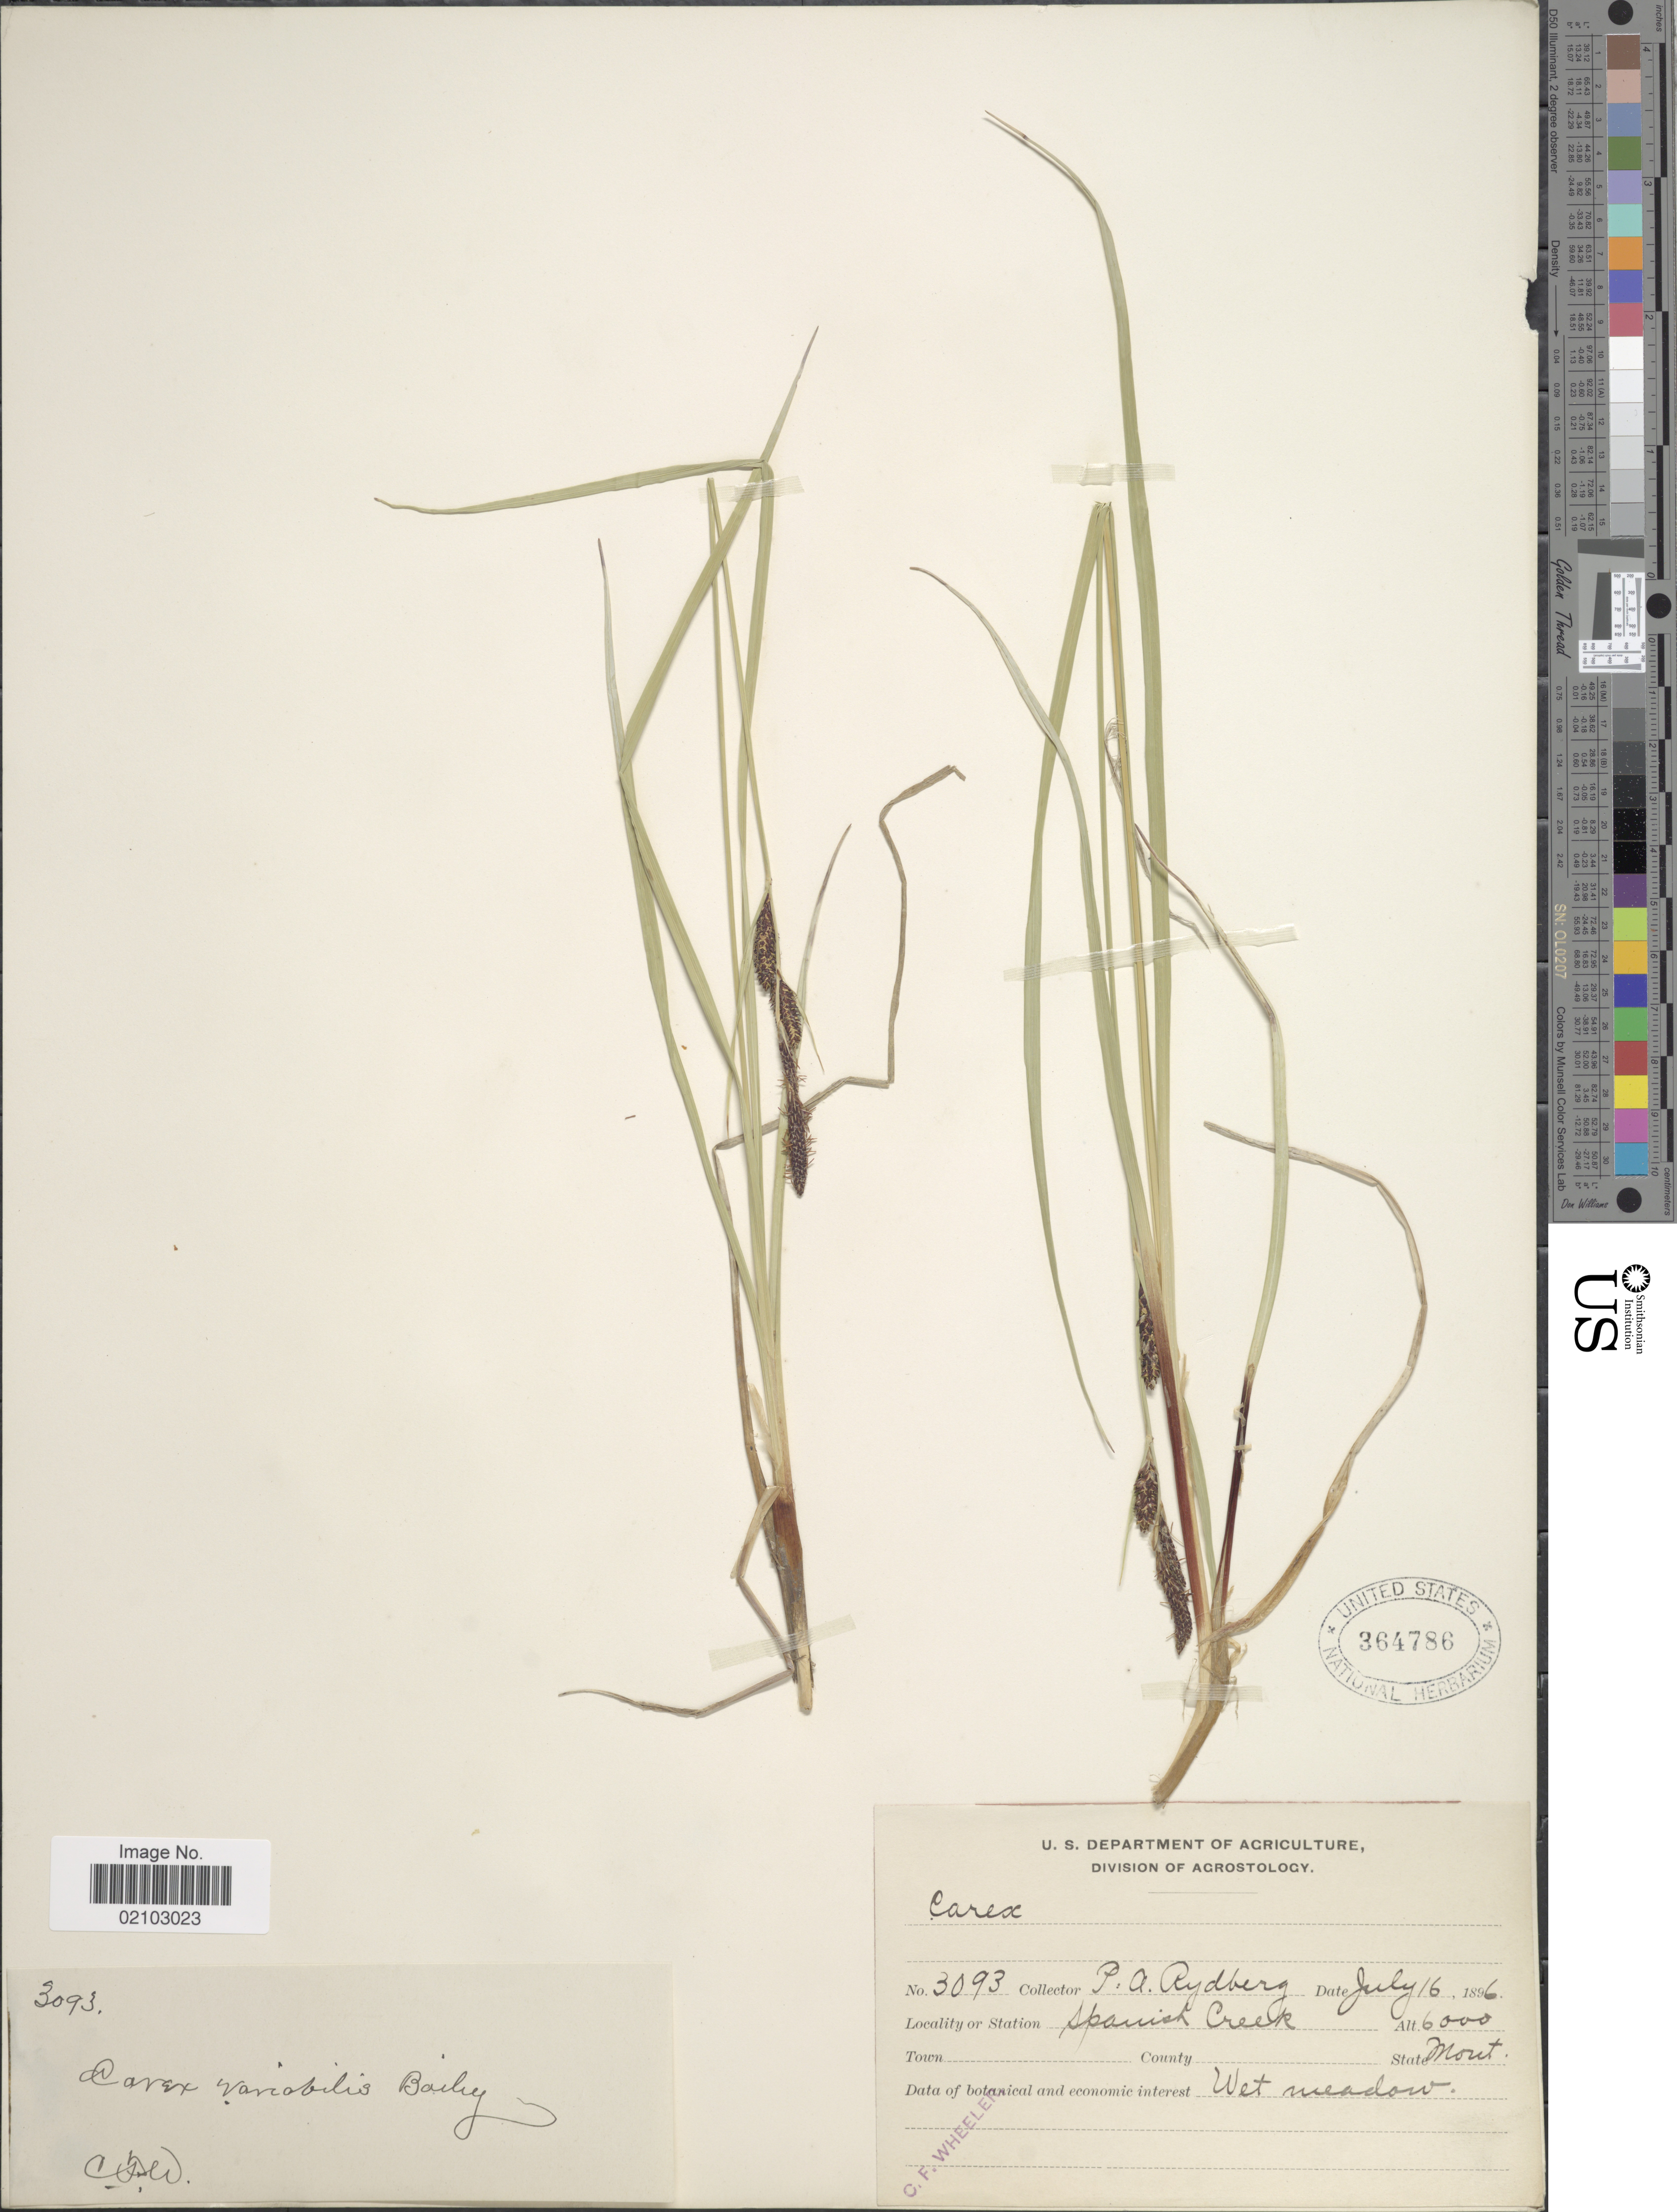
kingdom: Plantae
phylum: Tracheophyta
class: Liliopsida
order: Poales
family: Cyperaceae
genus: Carex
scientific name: Carex aquatilis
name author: Wahlenb.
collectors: P. A. Rydberg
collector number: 3093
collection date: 1896-07-16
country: United States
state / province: Montana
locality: Spanish Creek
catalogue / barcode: US 364786